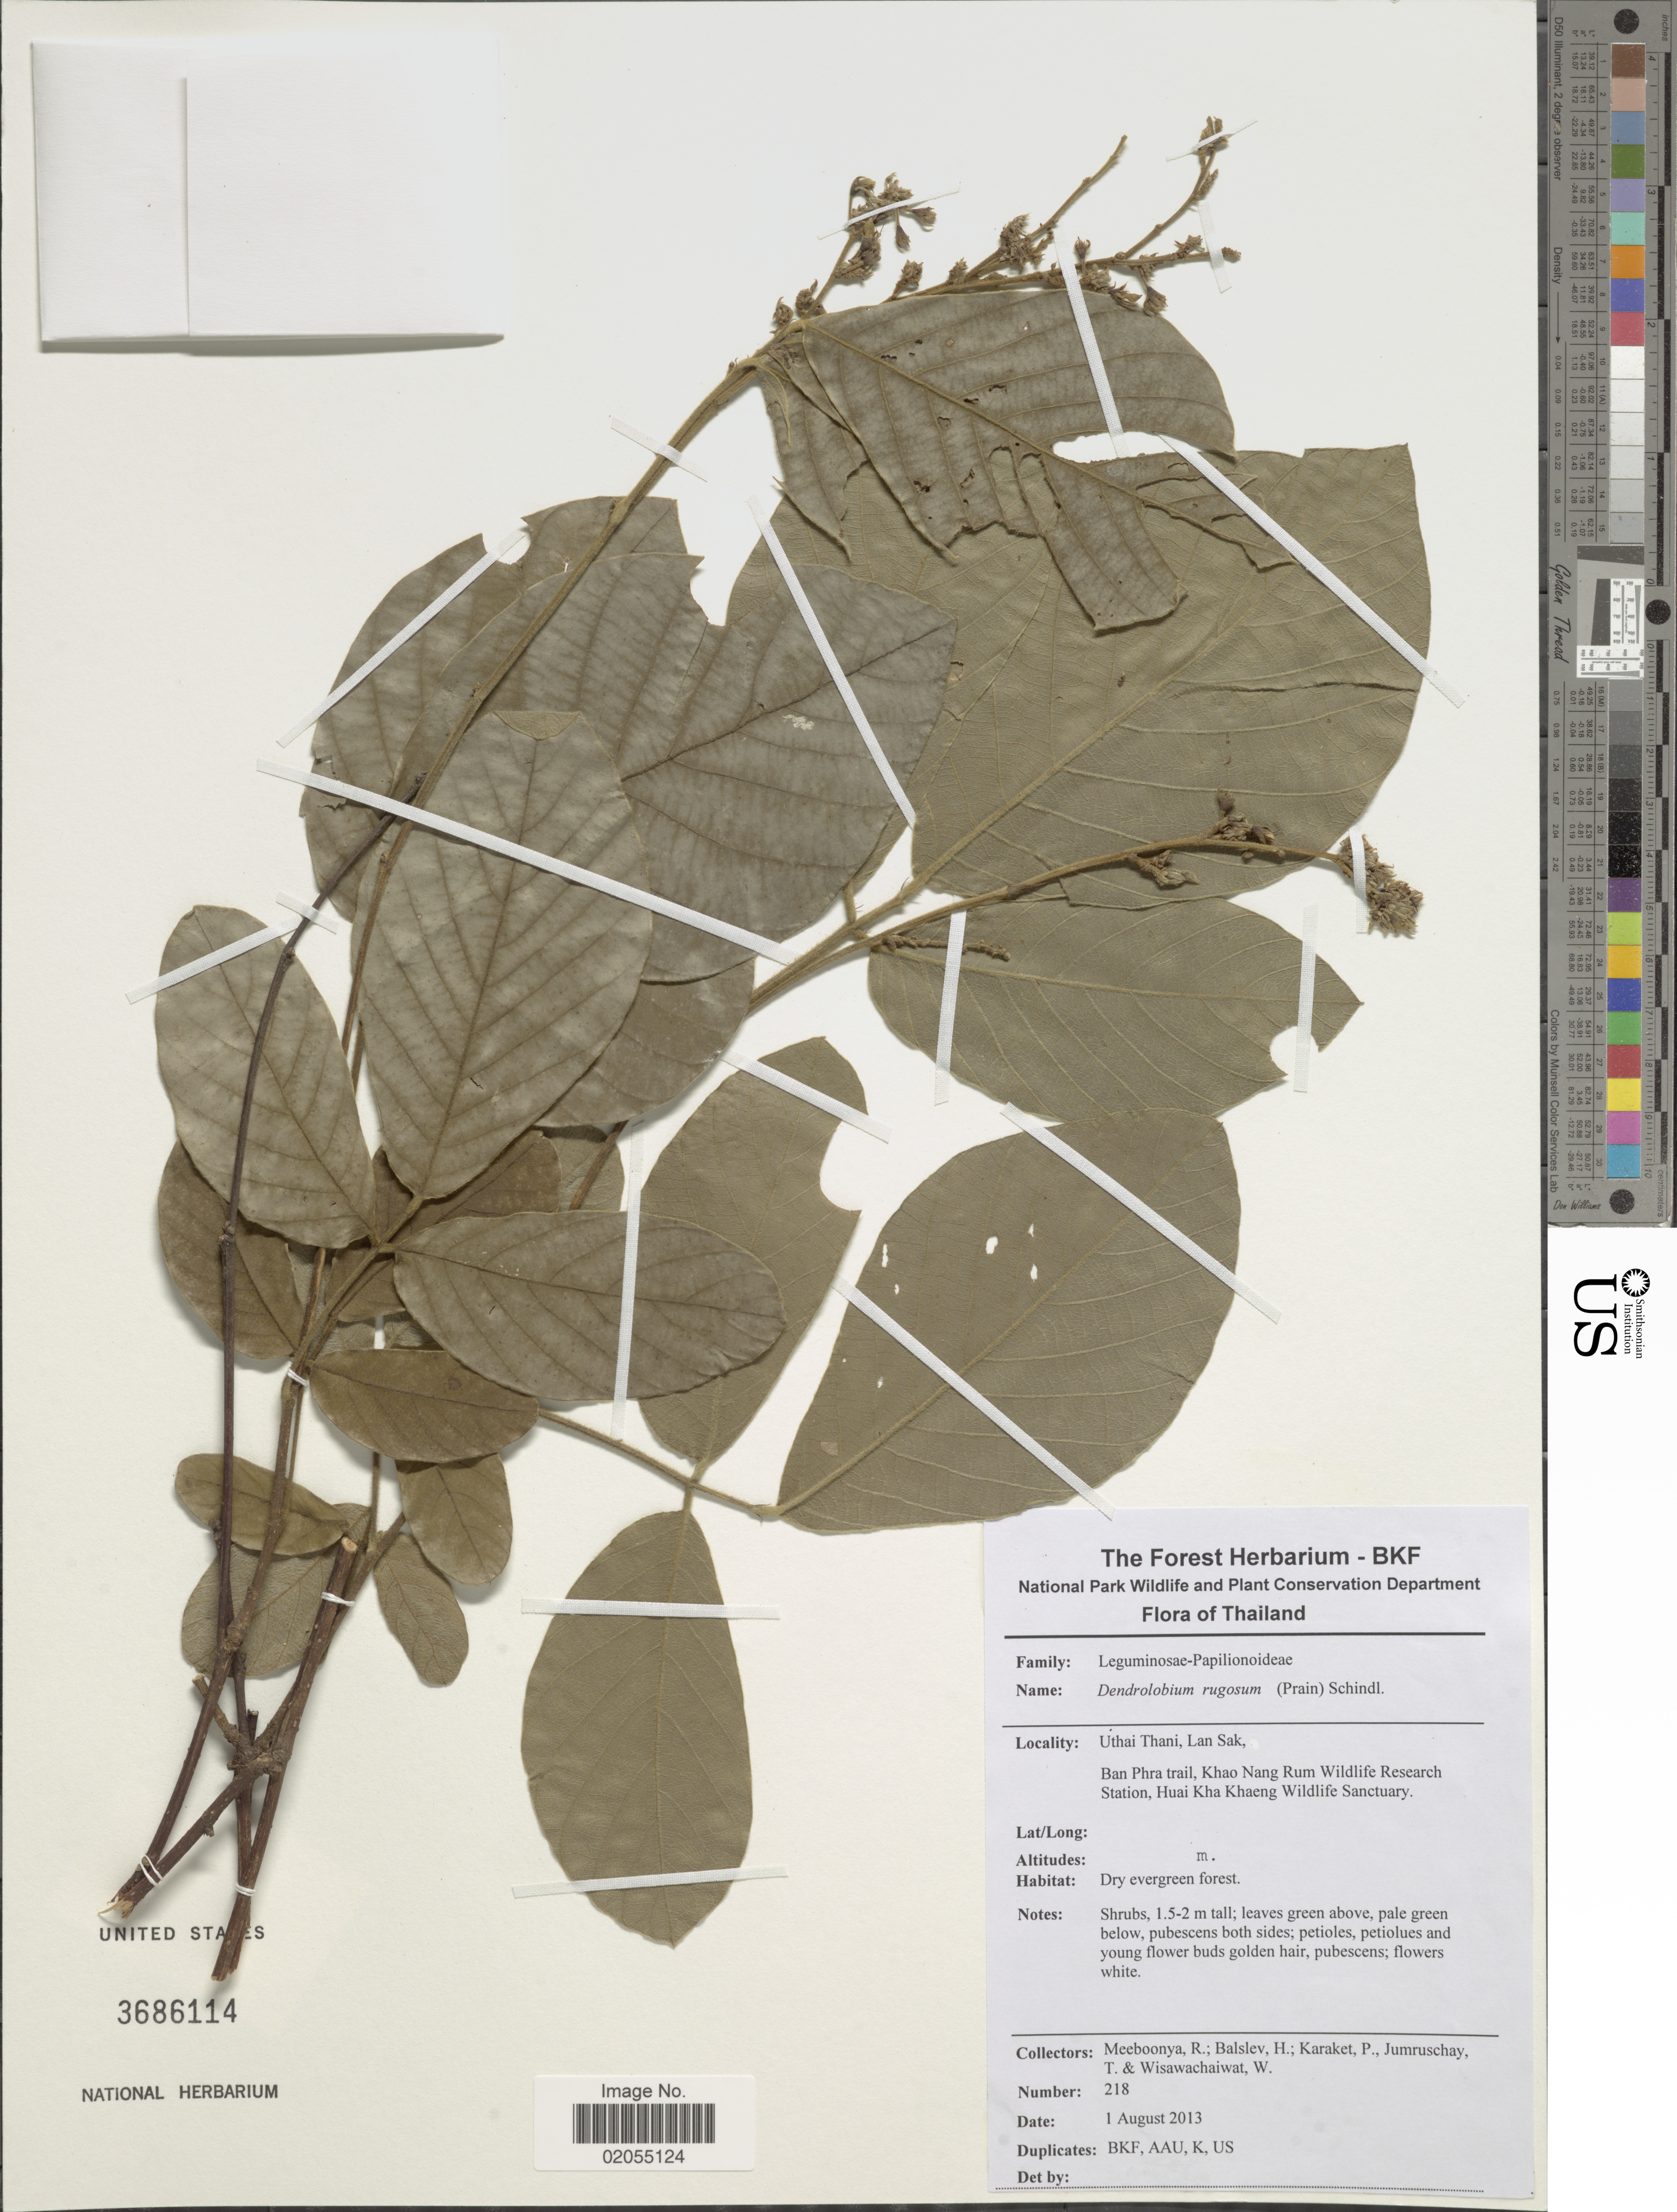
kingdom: Plantae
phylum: Tracheophyta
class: Magnoliopsida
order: Fabales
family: Fabaceae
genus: Dendrolobium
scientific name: Dendrolobium rugosum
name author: (Prain) Schindl.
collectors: R. Meeboonya, H. Balslev, P. Karaket, T. Jumruschay & W. Wisawachaiwat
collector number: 218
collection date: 2013-08-01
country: Thailand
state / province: Uthai Thani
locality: Lan Sak, Ban Phra trail, Khao Nang Rum Wildlife Research Station, Huai Kha Khaeng Wildlife Sanctuary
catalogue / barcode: US 3686114